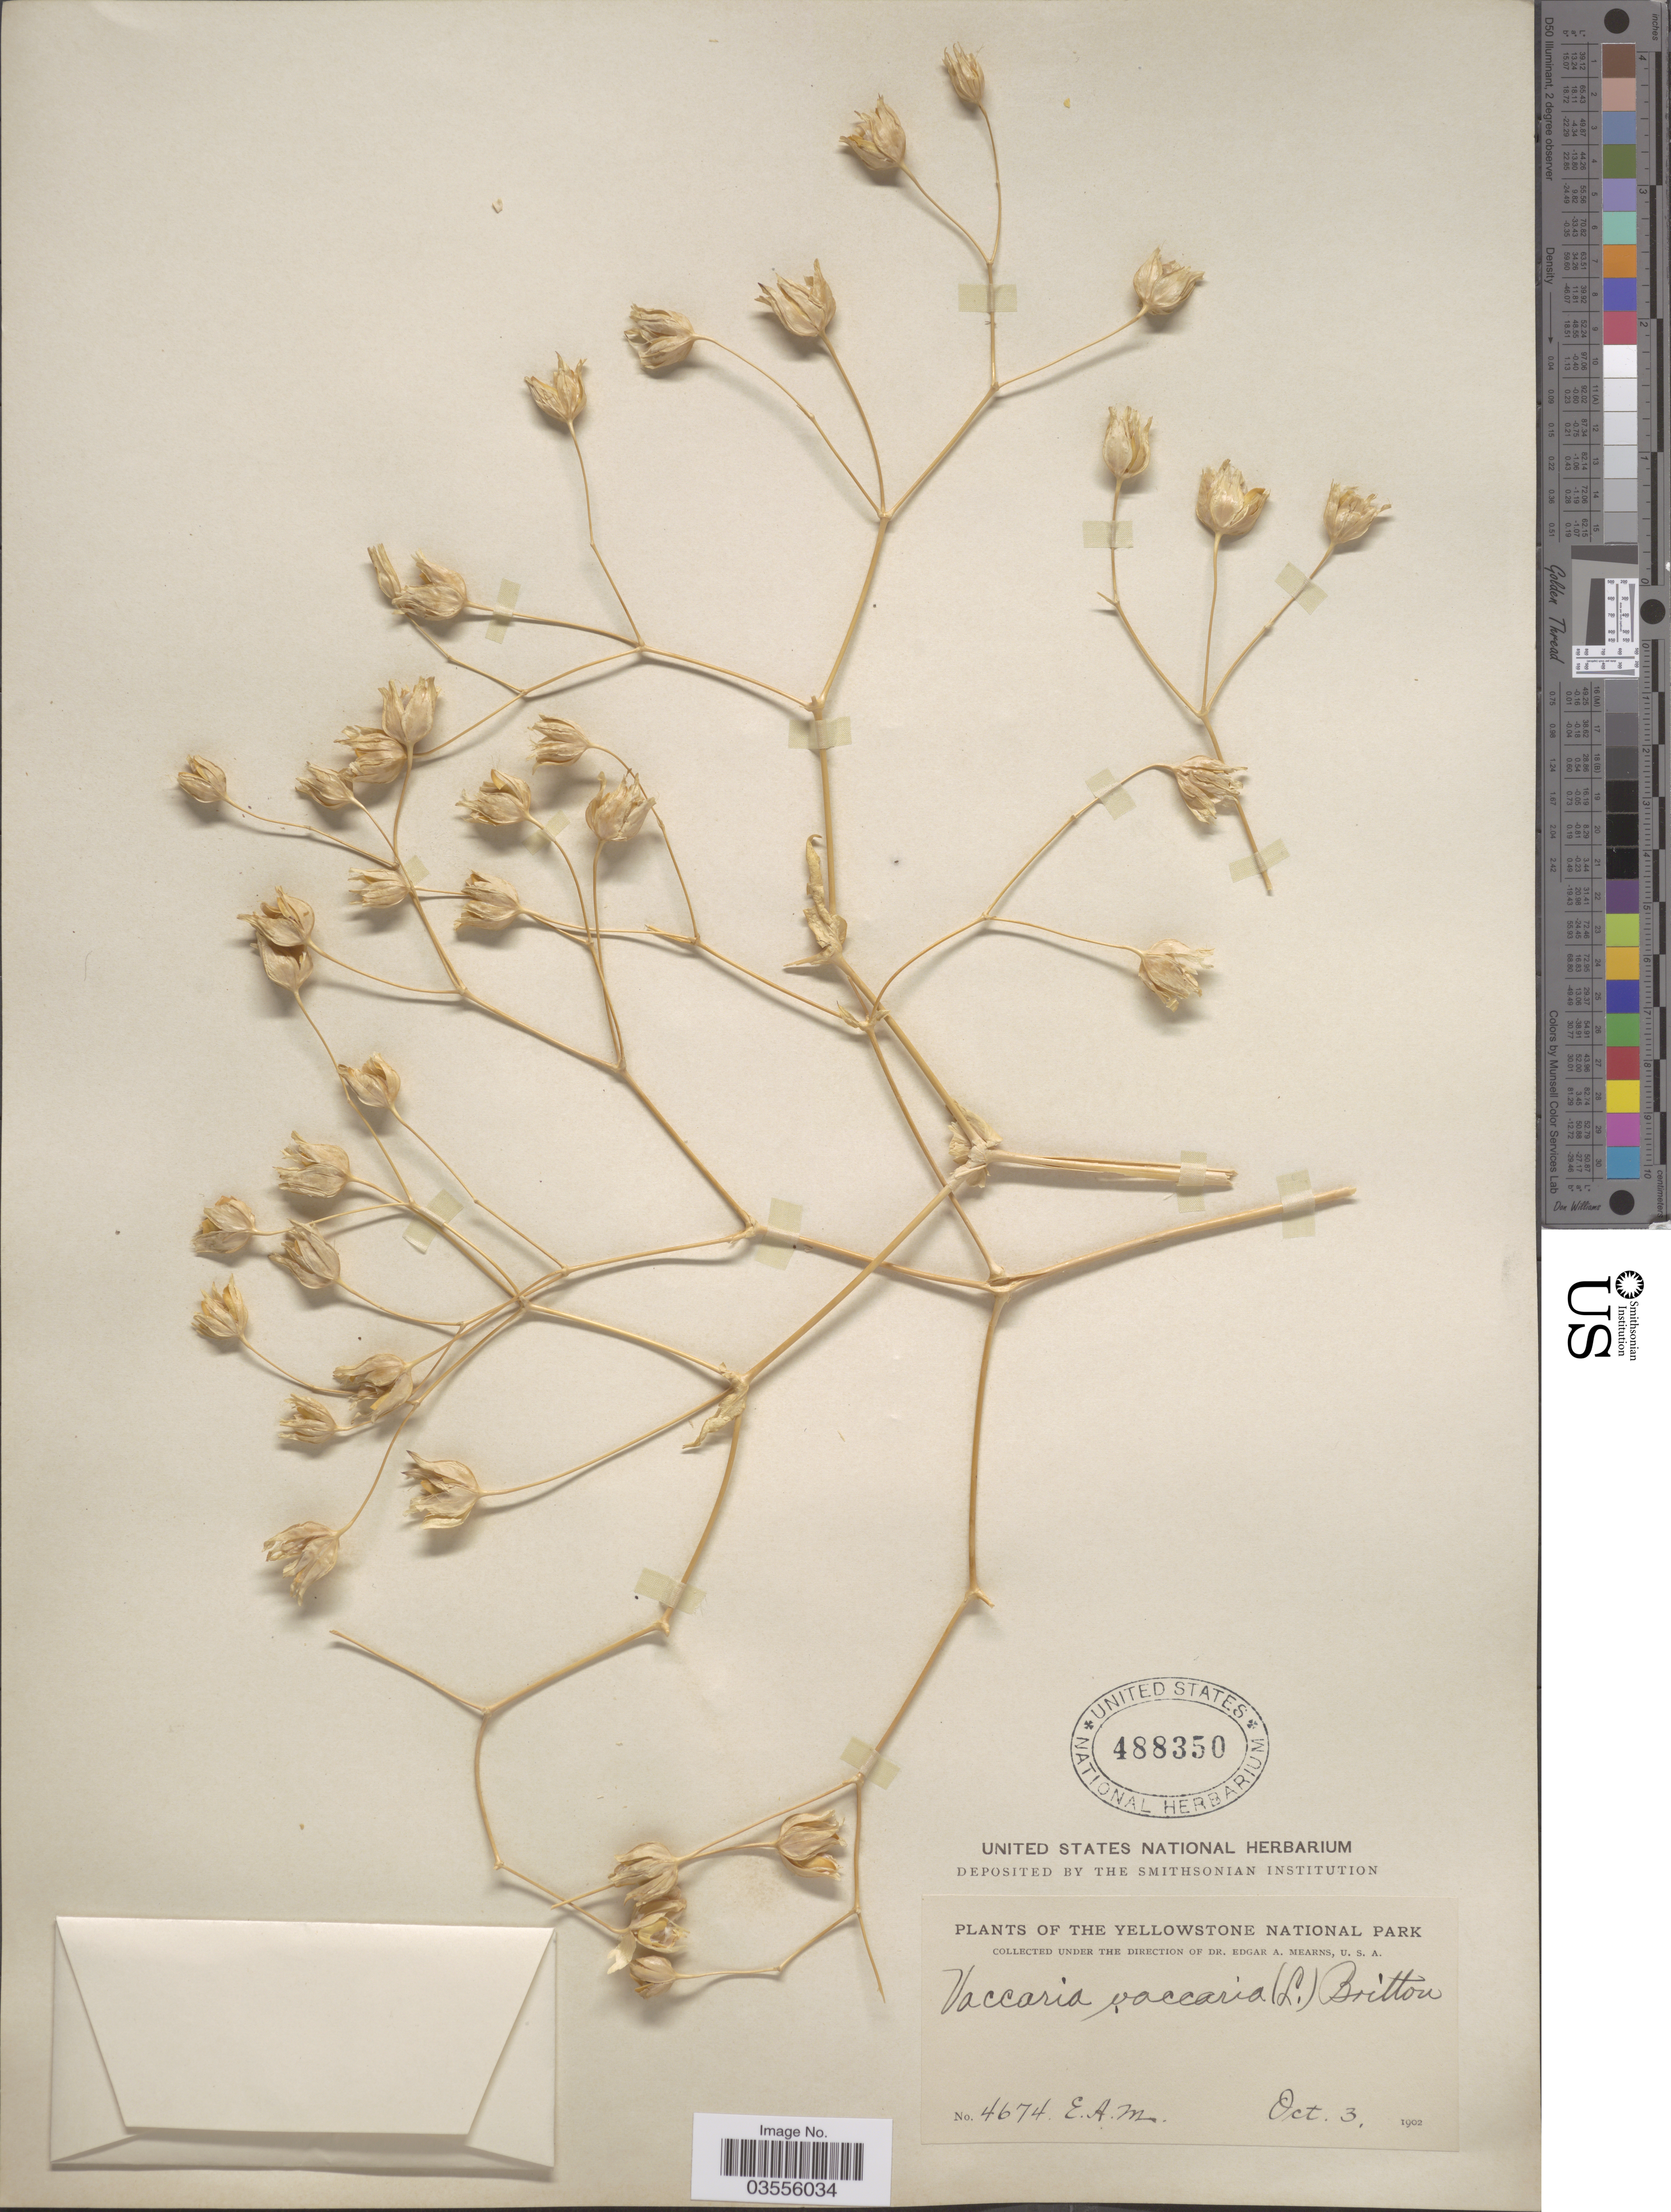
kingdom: Plantae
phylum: Tracheophyta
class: Magnoliopsida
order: Caryophyllales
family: Caryophyllaceae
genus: Gypsophila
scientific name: Gypsophila vaccaria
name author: (L.) Sm.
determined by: Strong, M. T., (US), Smithsonian Institution - National Museum of Natural History (UNITED STATES)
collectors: E. A. Mearns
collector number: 4674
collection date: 1902-10-03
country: United States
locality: The Yellowstone National Park.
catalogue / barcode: US 488350